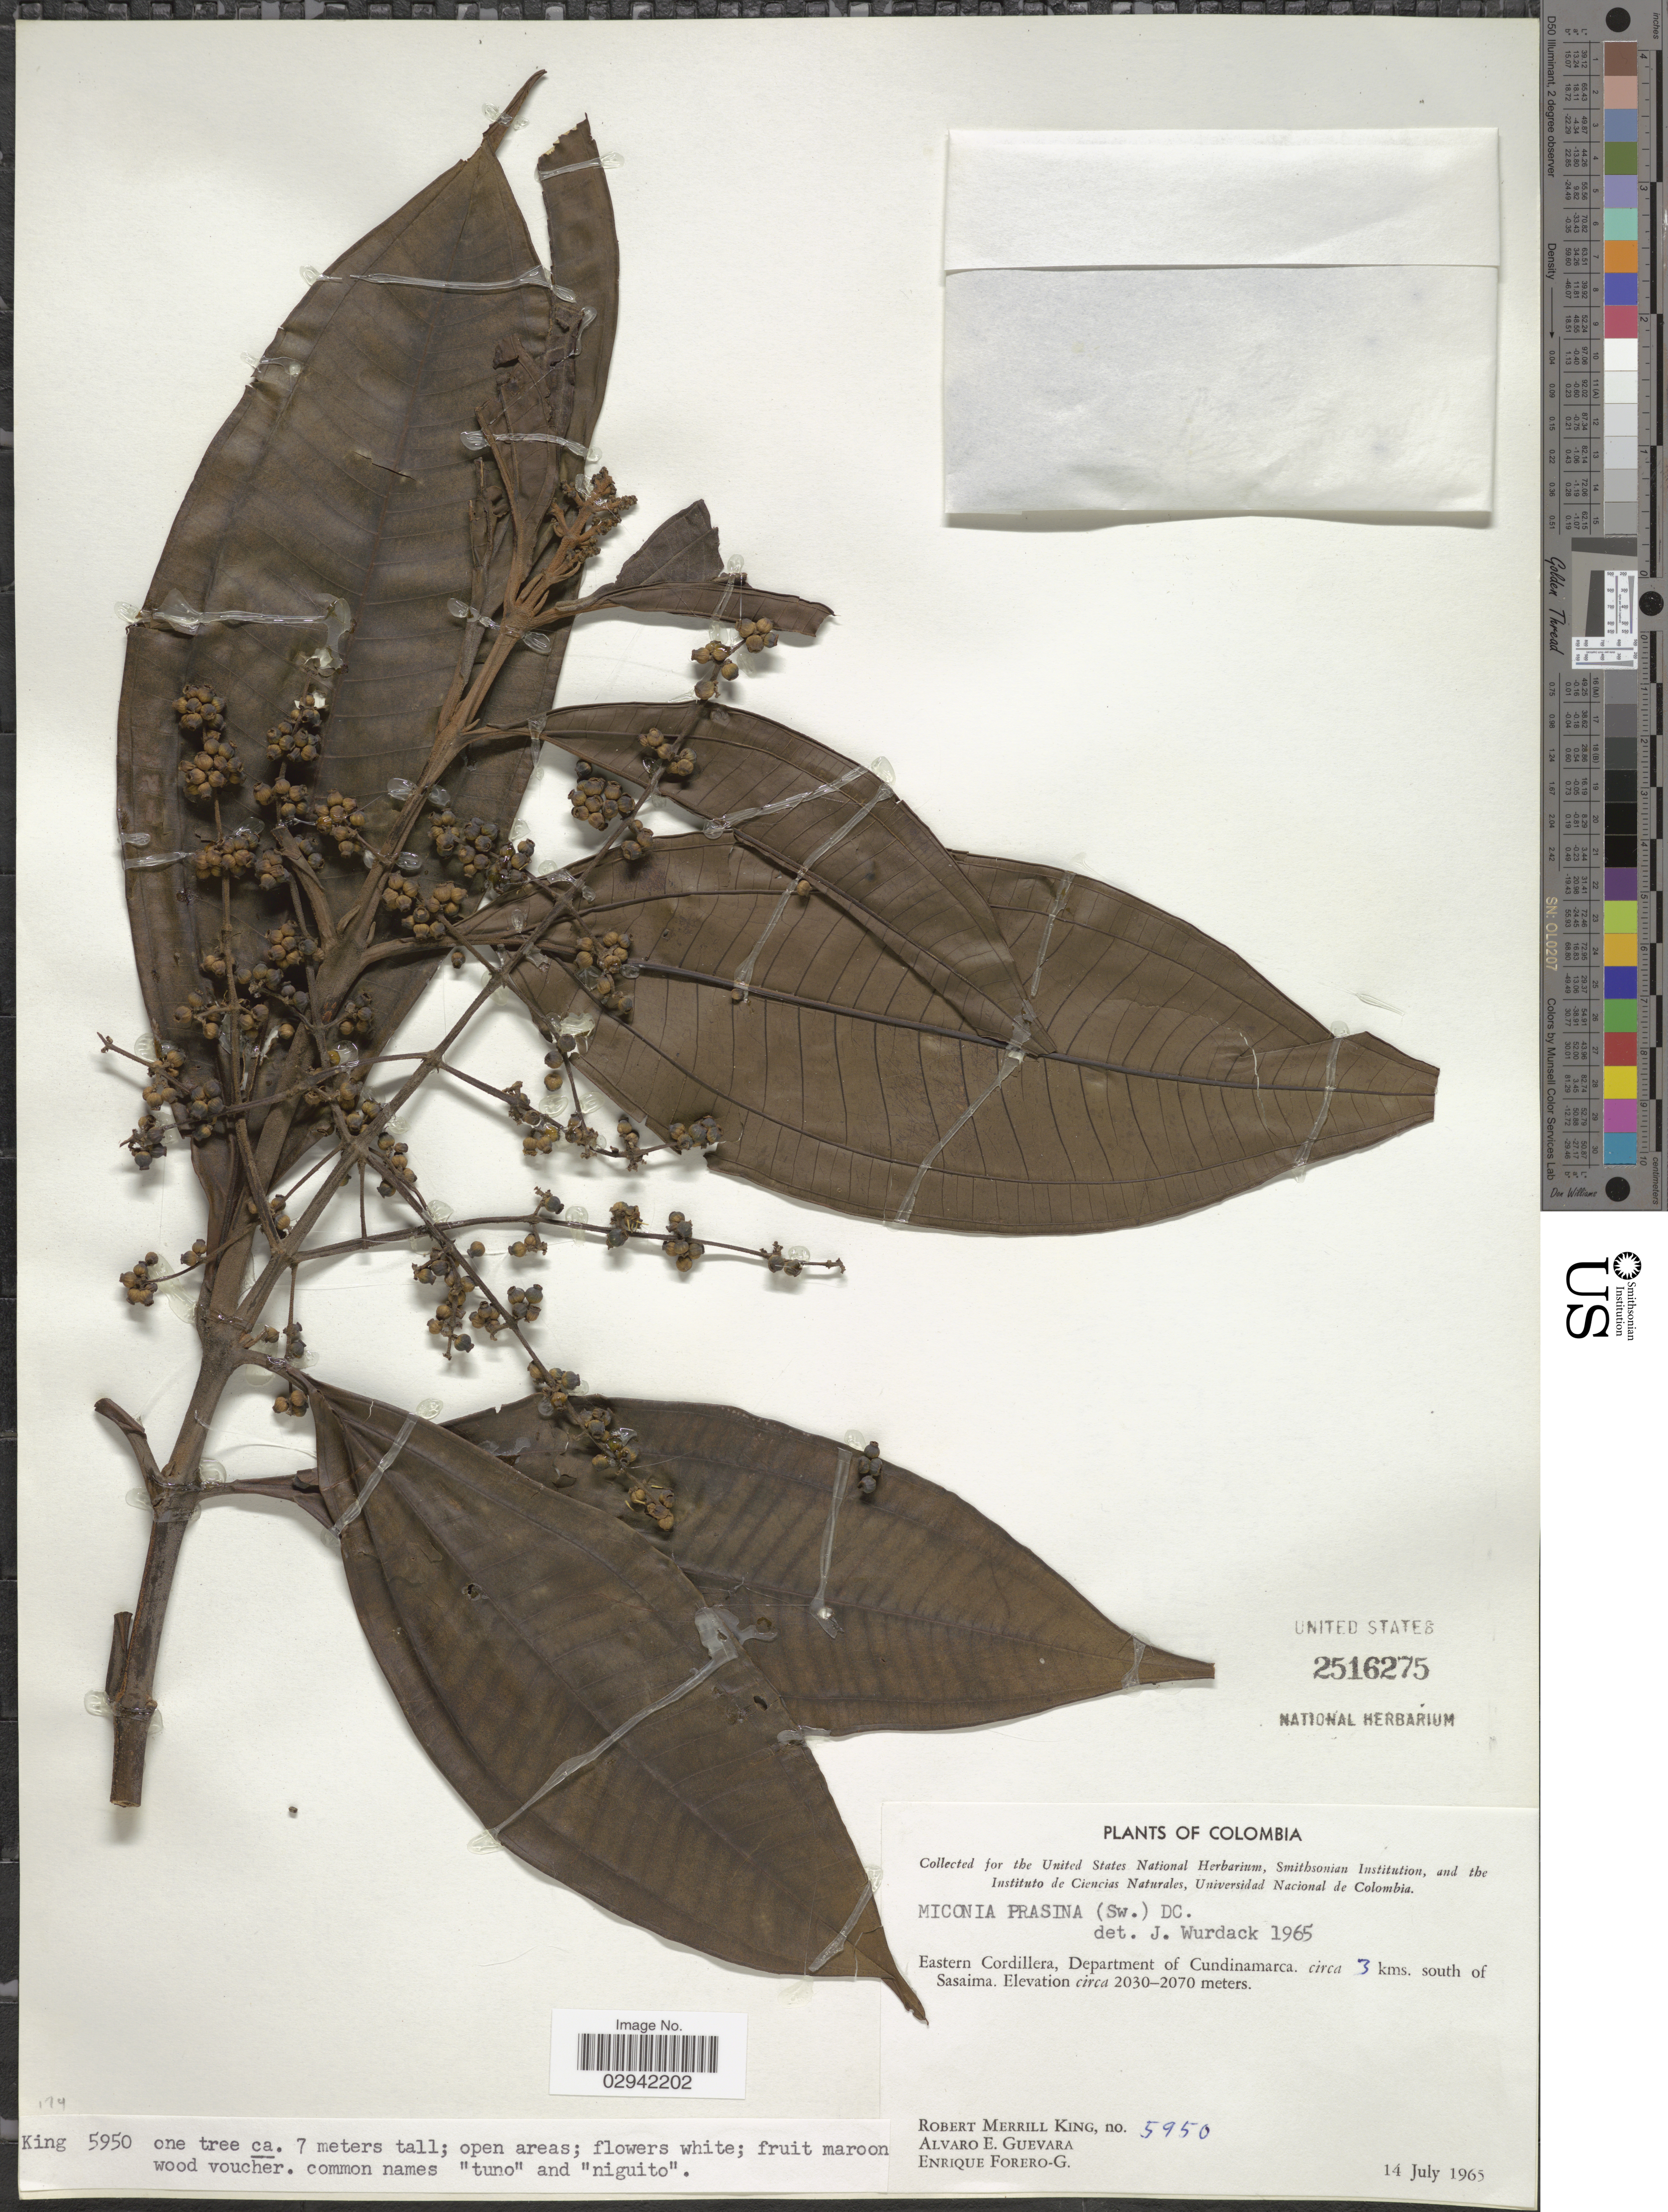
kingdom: Plantae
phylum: Tracheophyta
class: Magnoliopsida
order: Myrtales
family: Melastomataceae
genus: Miconia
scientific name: Miconia prasina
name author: (Sw.) DC.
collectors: R. M. King, A. E. Guevara & E. Forero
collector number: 5950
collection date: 1965-07-14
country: Colombia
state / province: Cundinamarca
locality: Eastern Cordillera, Department of Cundinamarca. circa 3 kms. south of Sasaima.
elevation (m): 2030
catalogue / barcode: US 2516275